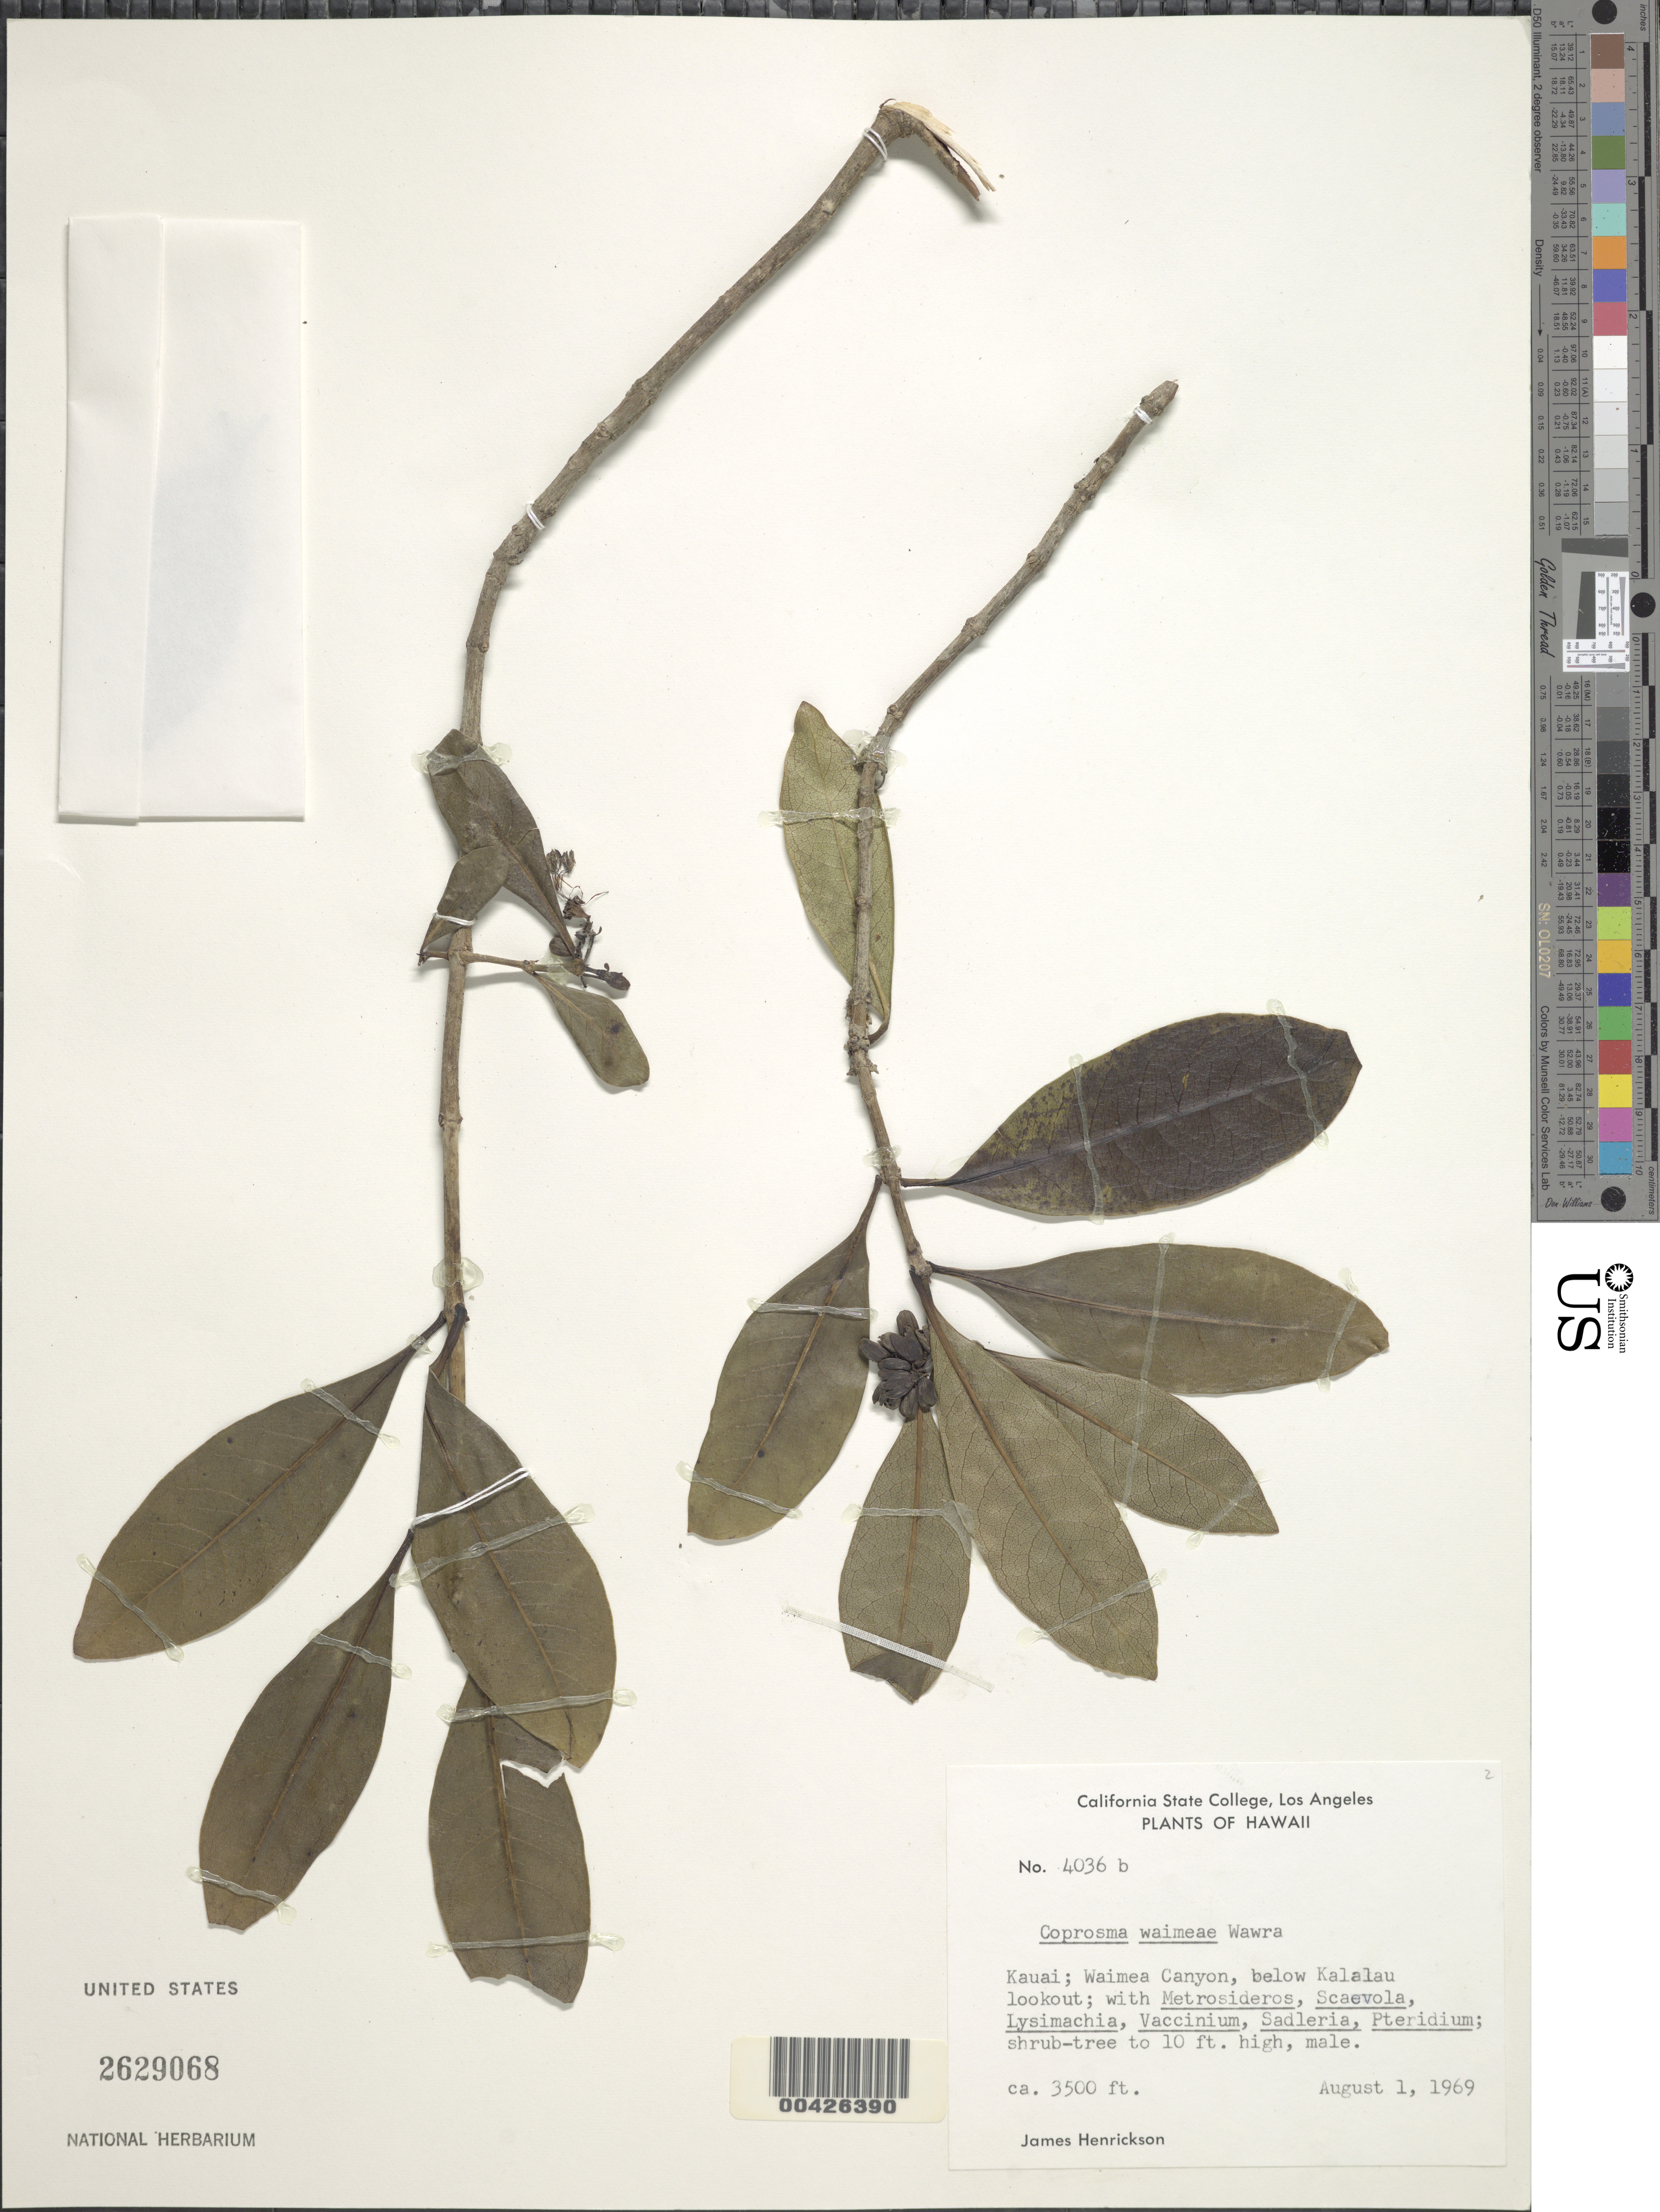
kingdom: Plantae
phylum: Tracheophyta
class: Magnoliopsida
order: Gentianales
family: Rubiaceae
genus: Coprosma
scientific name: Coprosma waimeae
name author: Wawra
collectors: J. S. Henrickson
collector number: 4036b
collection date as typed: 1 Aug 1969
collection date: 1969-08-01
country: United States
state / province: Hawaii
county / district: Kauai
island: Kaua'i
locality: Kauai: Waimea Canyon, below Kalalau lookout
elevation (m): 1067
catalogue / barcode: US 2629068